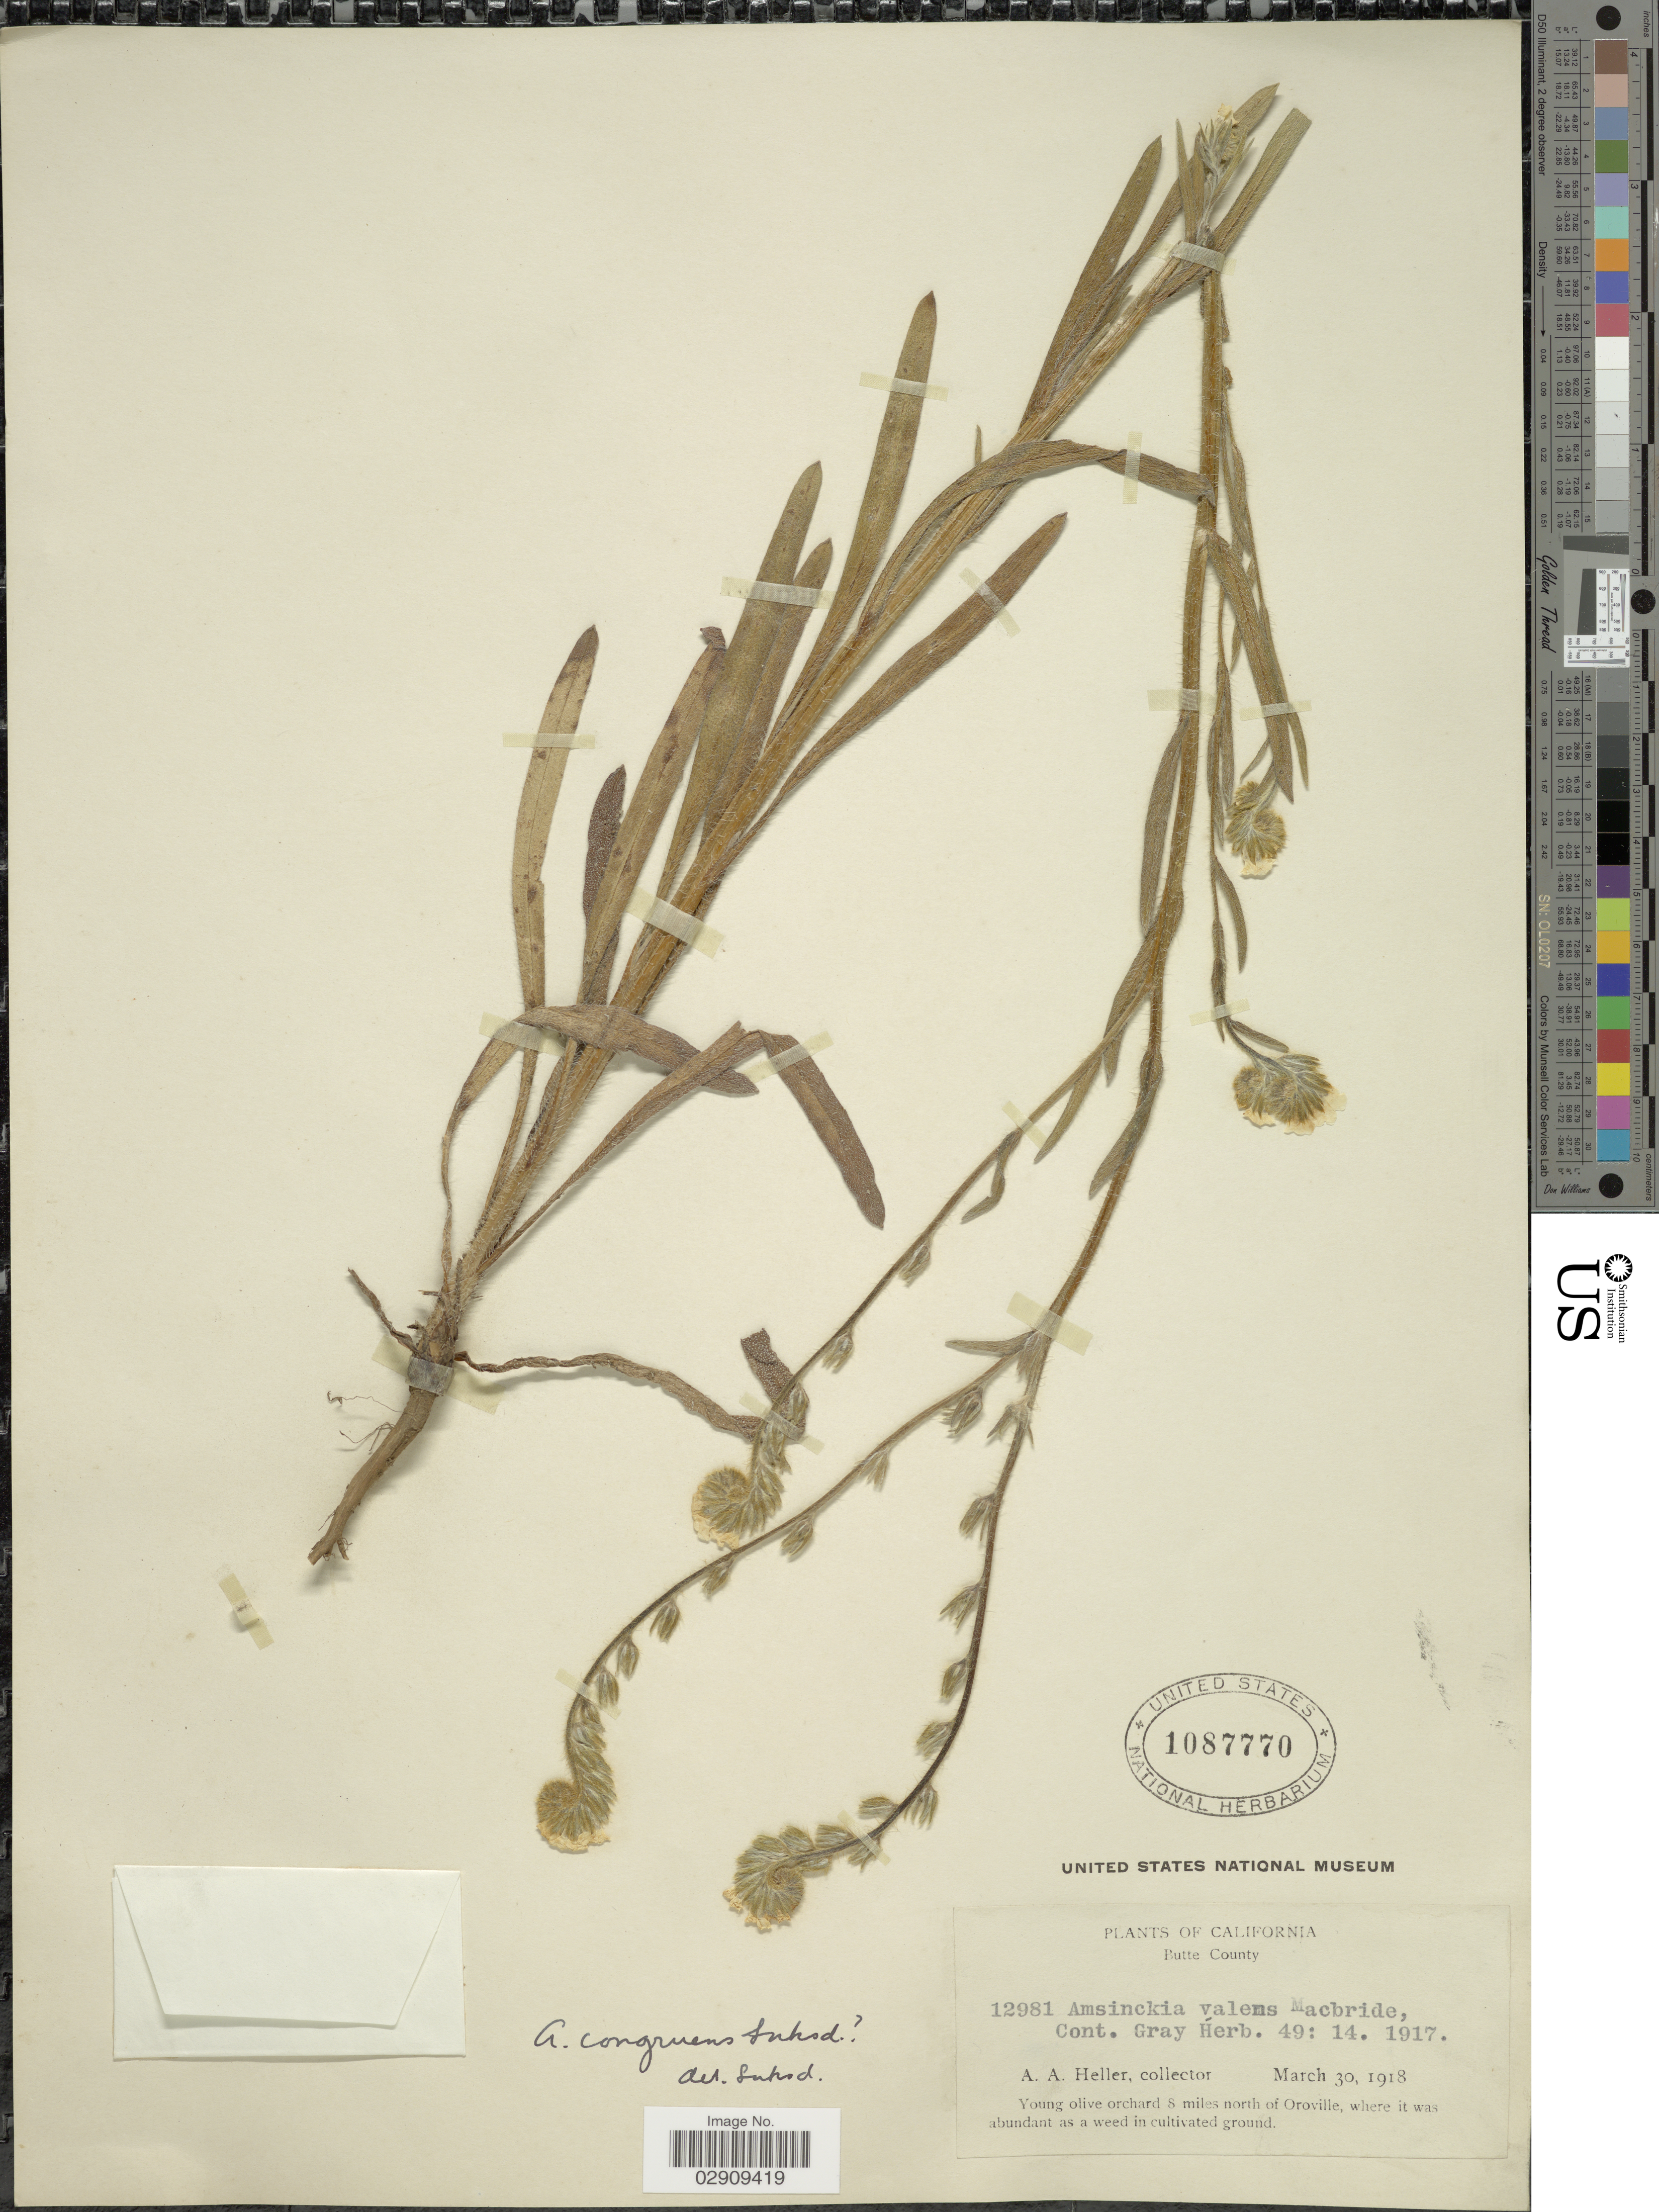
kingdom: Plantae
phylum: Tracheophyta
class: Magnoliopsida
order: Boraginales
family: Boraginaceae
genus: Amsinckia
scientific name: Amsinckia menziesii var. intermedia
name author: (Fisch. & C.A. Mey.) Ganders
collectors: A. A. Heller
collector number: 12981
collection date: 1918-03-30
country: United States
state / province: California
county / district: Butte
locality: Butte County. 8 miles north of Oroville.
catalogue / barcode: US 1087770